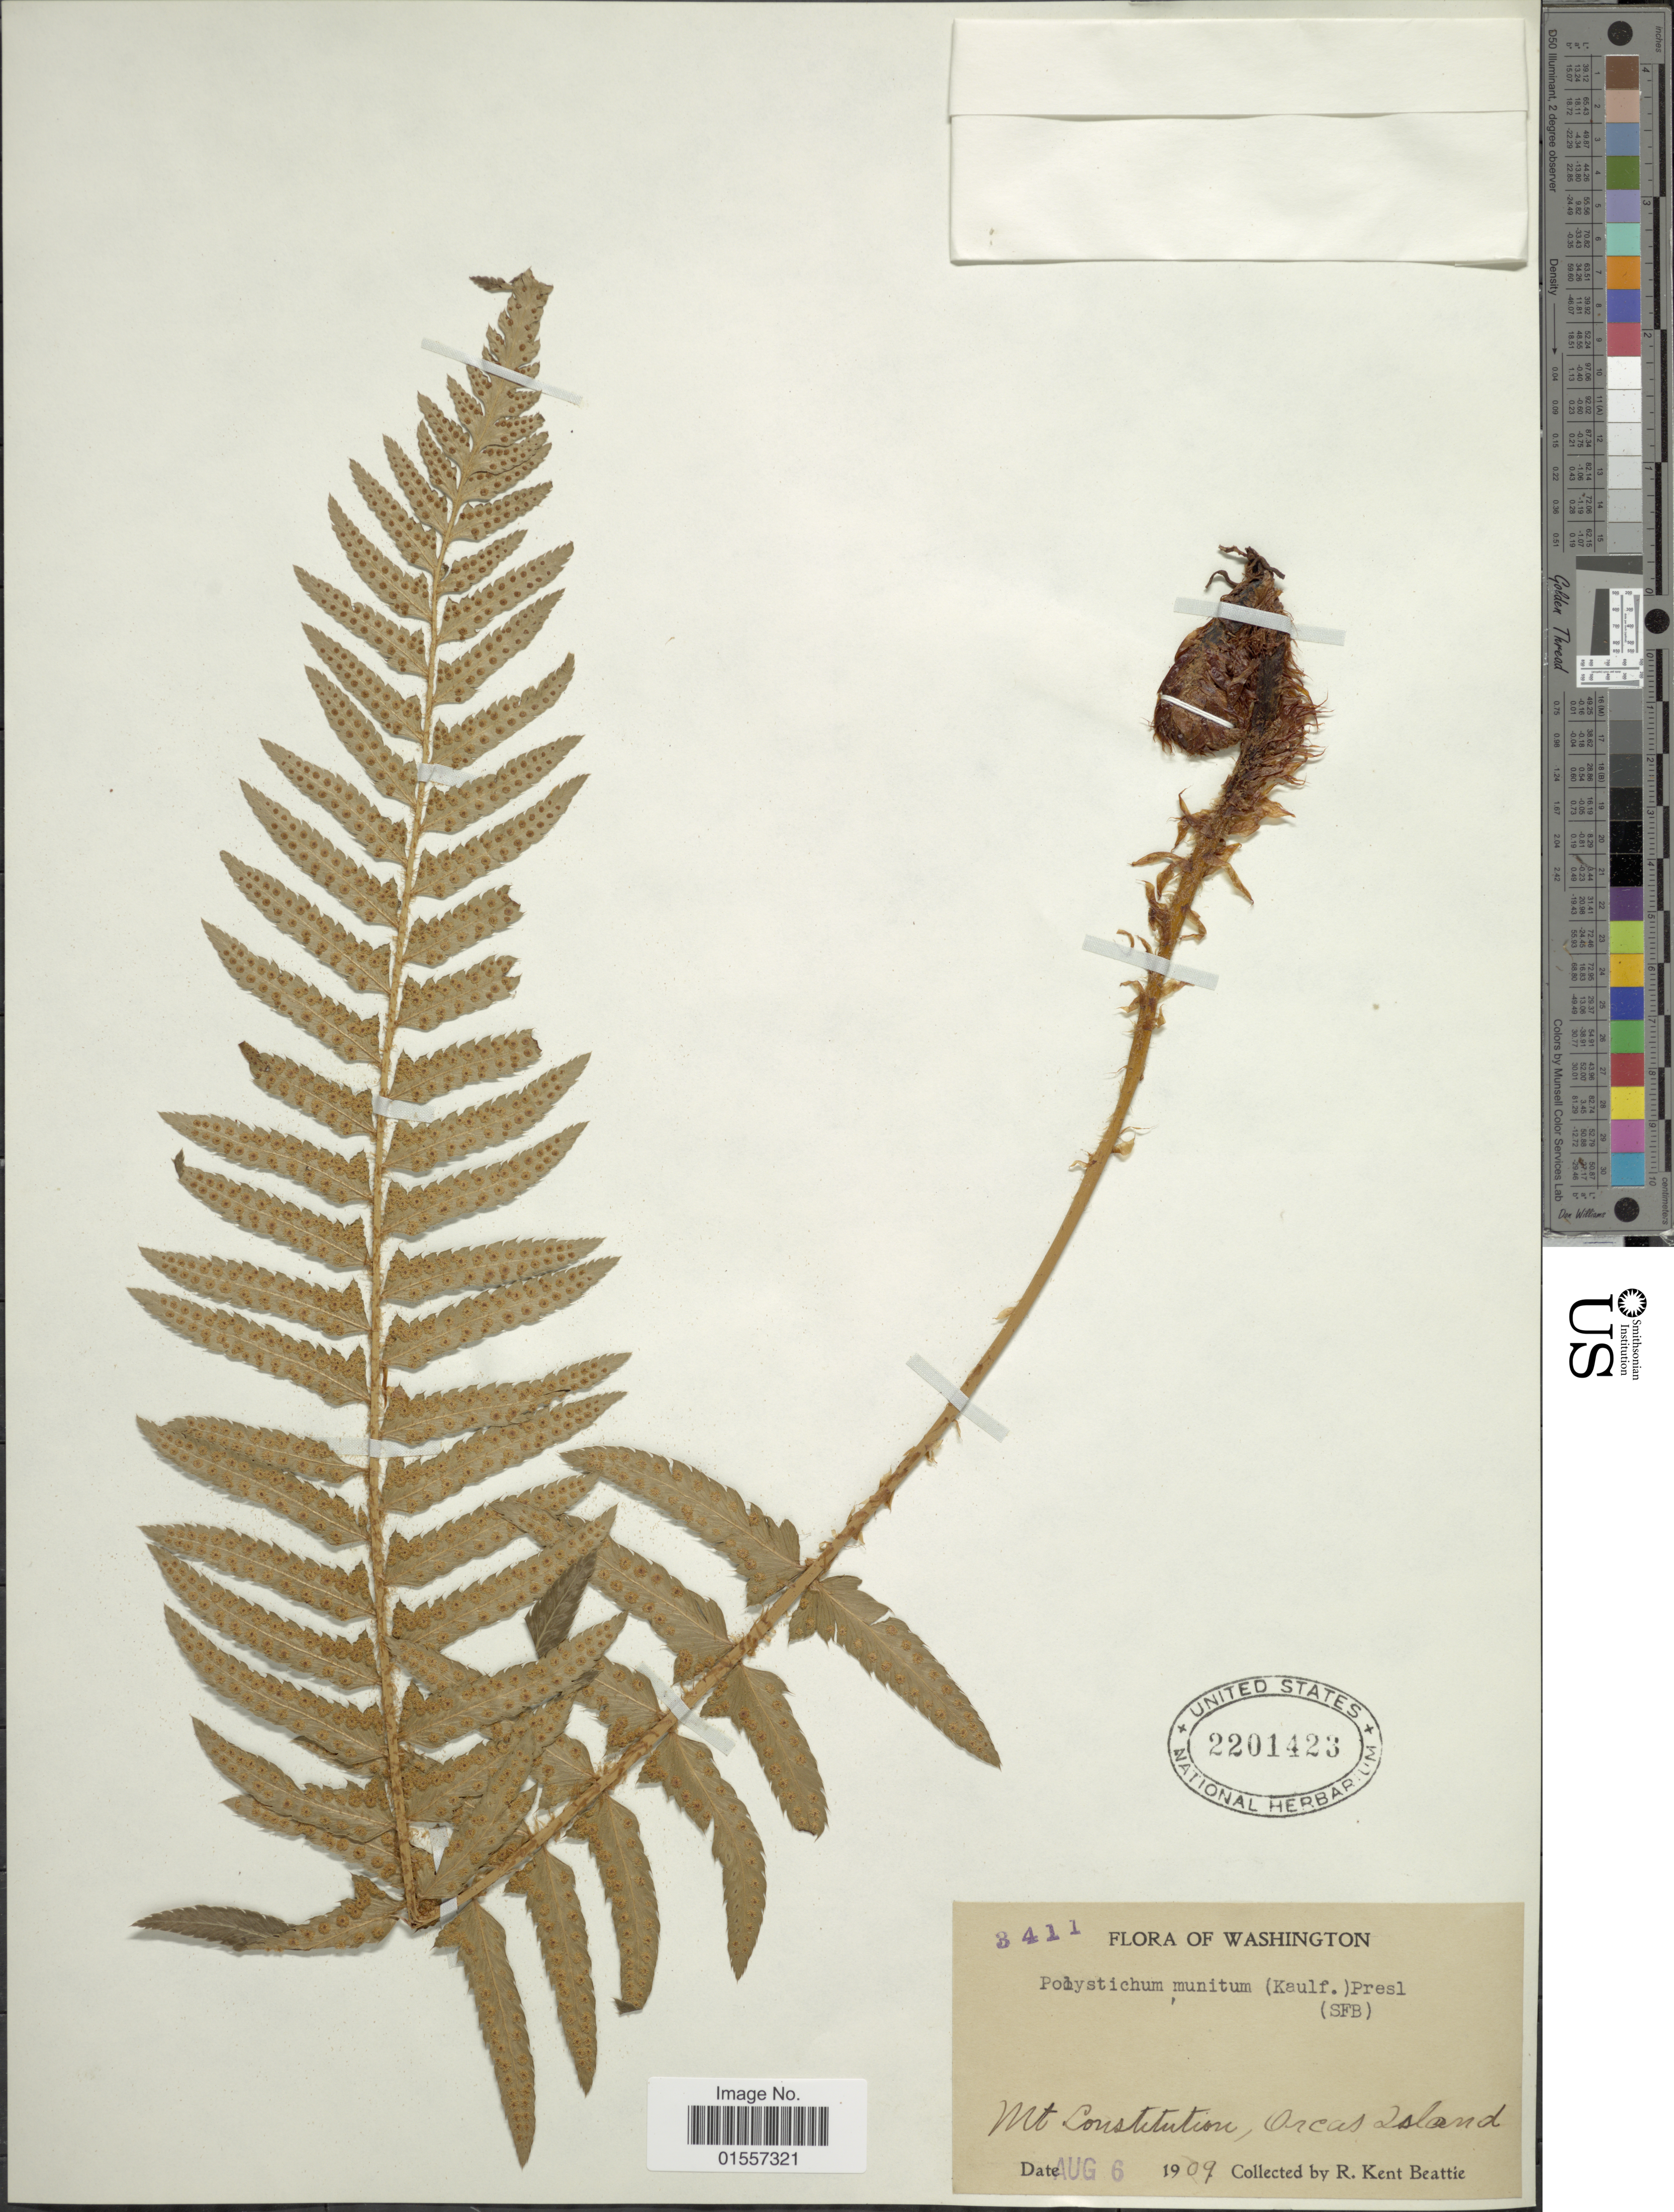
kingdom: Plantae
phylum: Tracheophyta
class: Polypodiopsida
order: Polypodiales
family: Dryopteridaceae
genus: Polystichum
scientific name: Polystichum munitum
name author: (Kaulf.) C. Presl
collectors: R. K. Beattie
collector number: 3411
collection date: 1909-08-06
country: United States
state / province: Washington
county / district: San Juan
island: Orcas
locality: Mt. Constitution, Orcas Island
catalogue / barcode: US 2201423